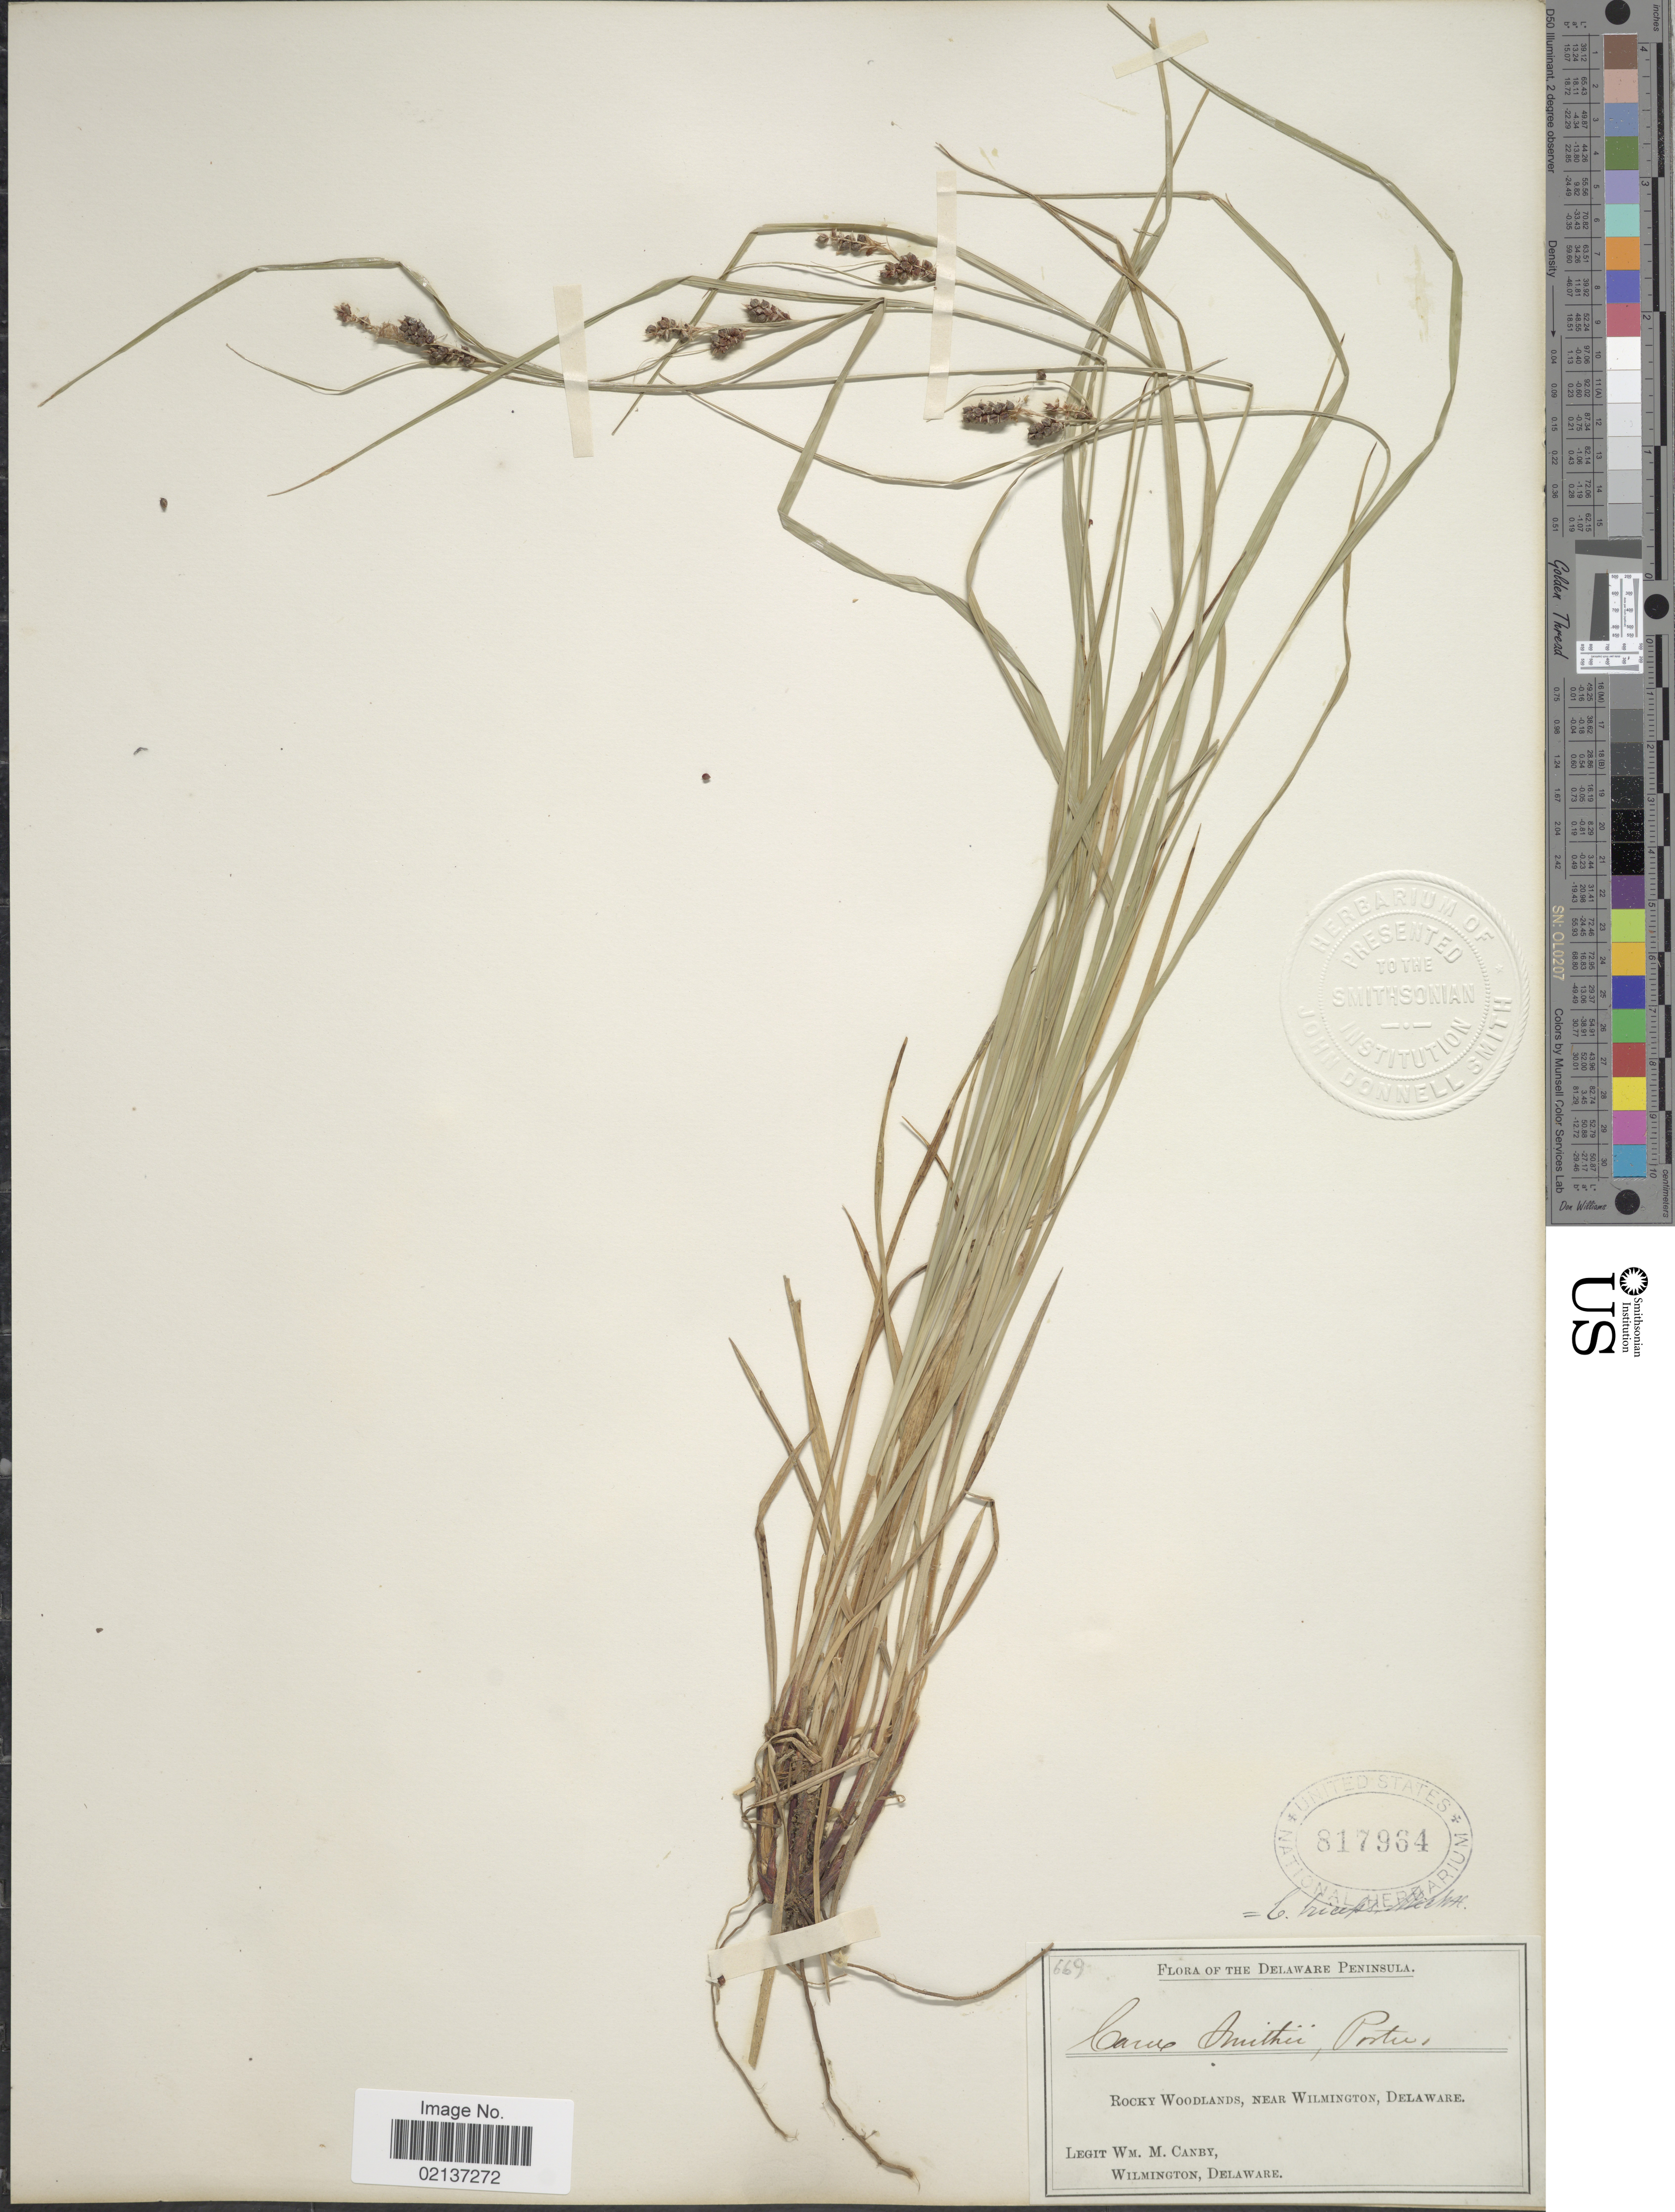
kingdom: Plantae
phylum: Tracheophyta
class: Liliopsida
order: Poales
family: Cyperaceae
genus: Carex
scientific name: Carex hirsutella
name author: Mack.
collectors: W. M. Canby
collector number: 669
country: United States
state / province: Delaware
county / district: New Castle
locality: Delaware Peninsula, rocky woodlands, near Wilmington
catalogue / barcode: US 817964